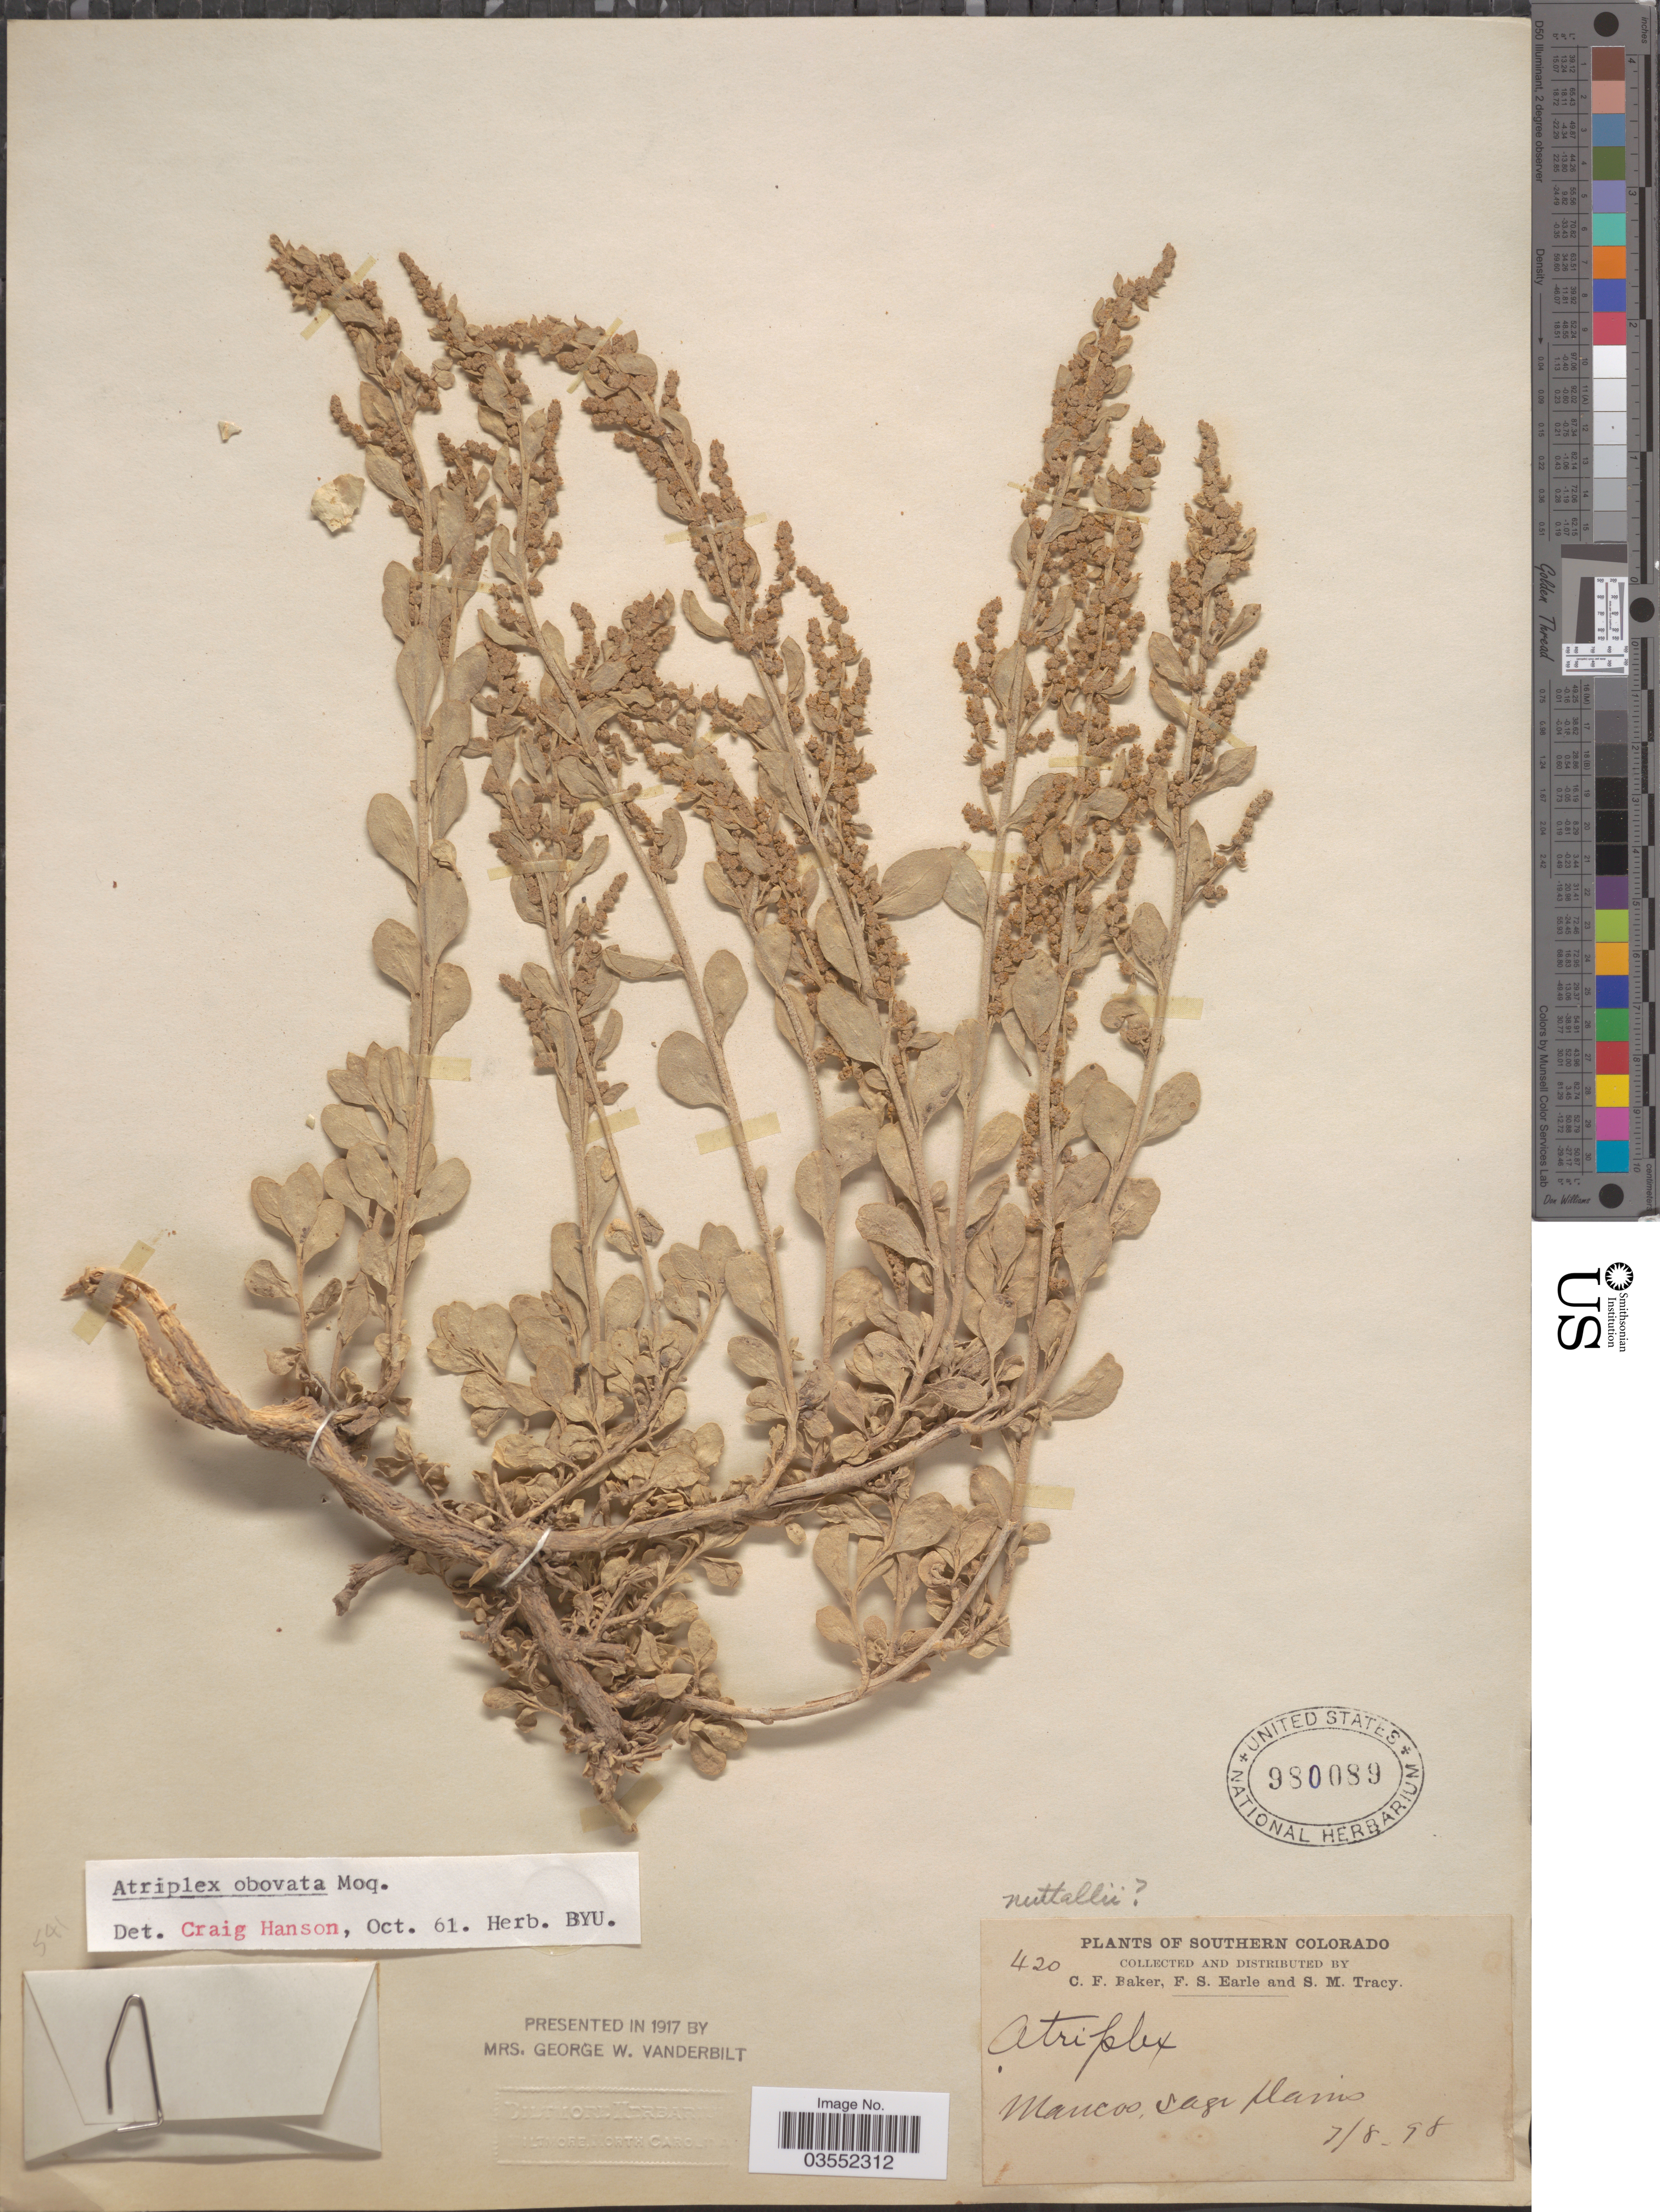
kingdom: Plantae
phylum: Tracheophyta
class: Magnoliopsida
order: Caryophyllales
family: Amaranthaceae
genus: Atriplex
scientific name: Atriplex obovata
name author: Moq.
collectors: C. F. Baker, F. S. Earle & S. M. Tracy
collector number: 420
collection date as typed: Transcribed d/m/y: 8/7/98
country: United States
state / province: Colorado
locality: Southern Colorado. Mancos, Sage plains.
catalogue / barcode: US 980089